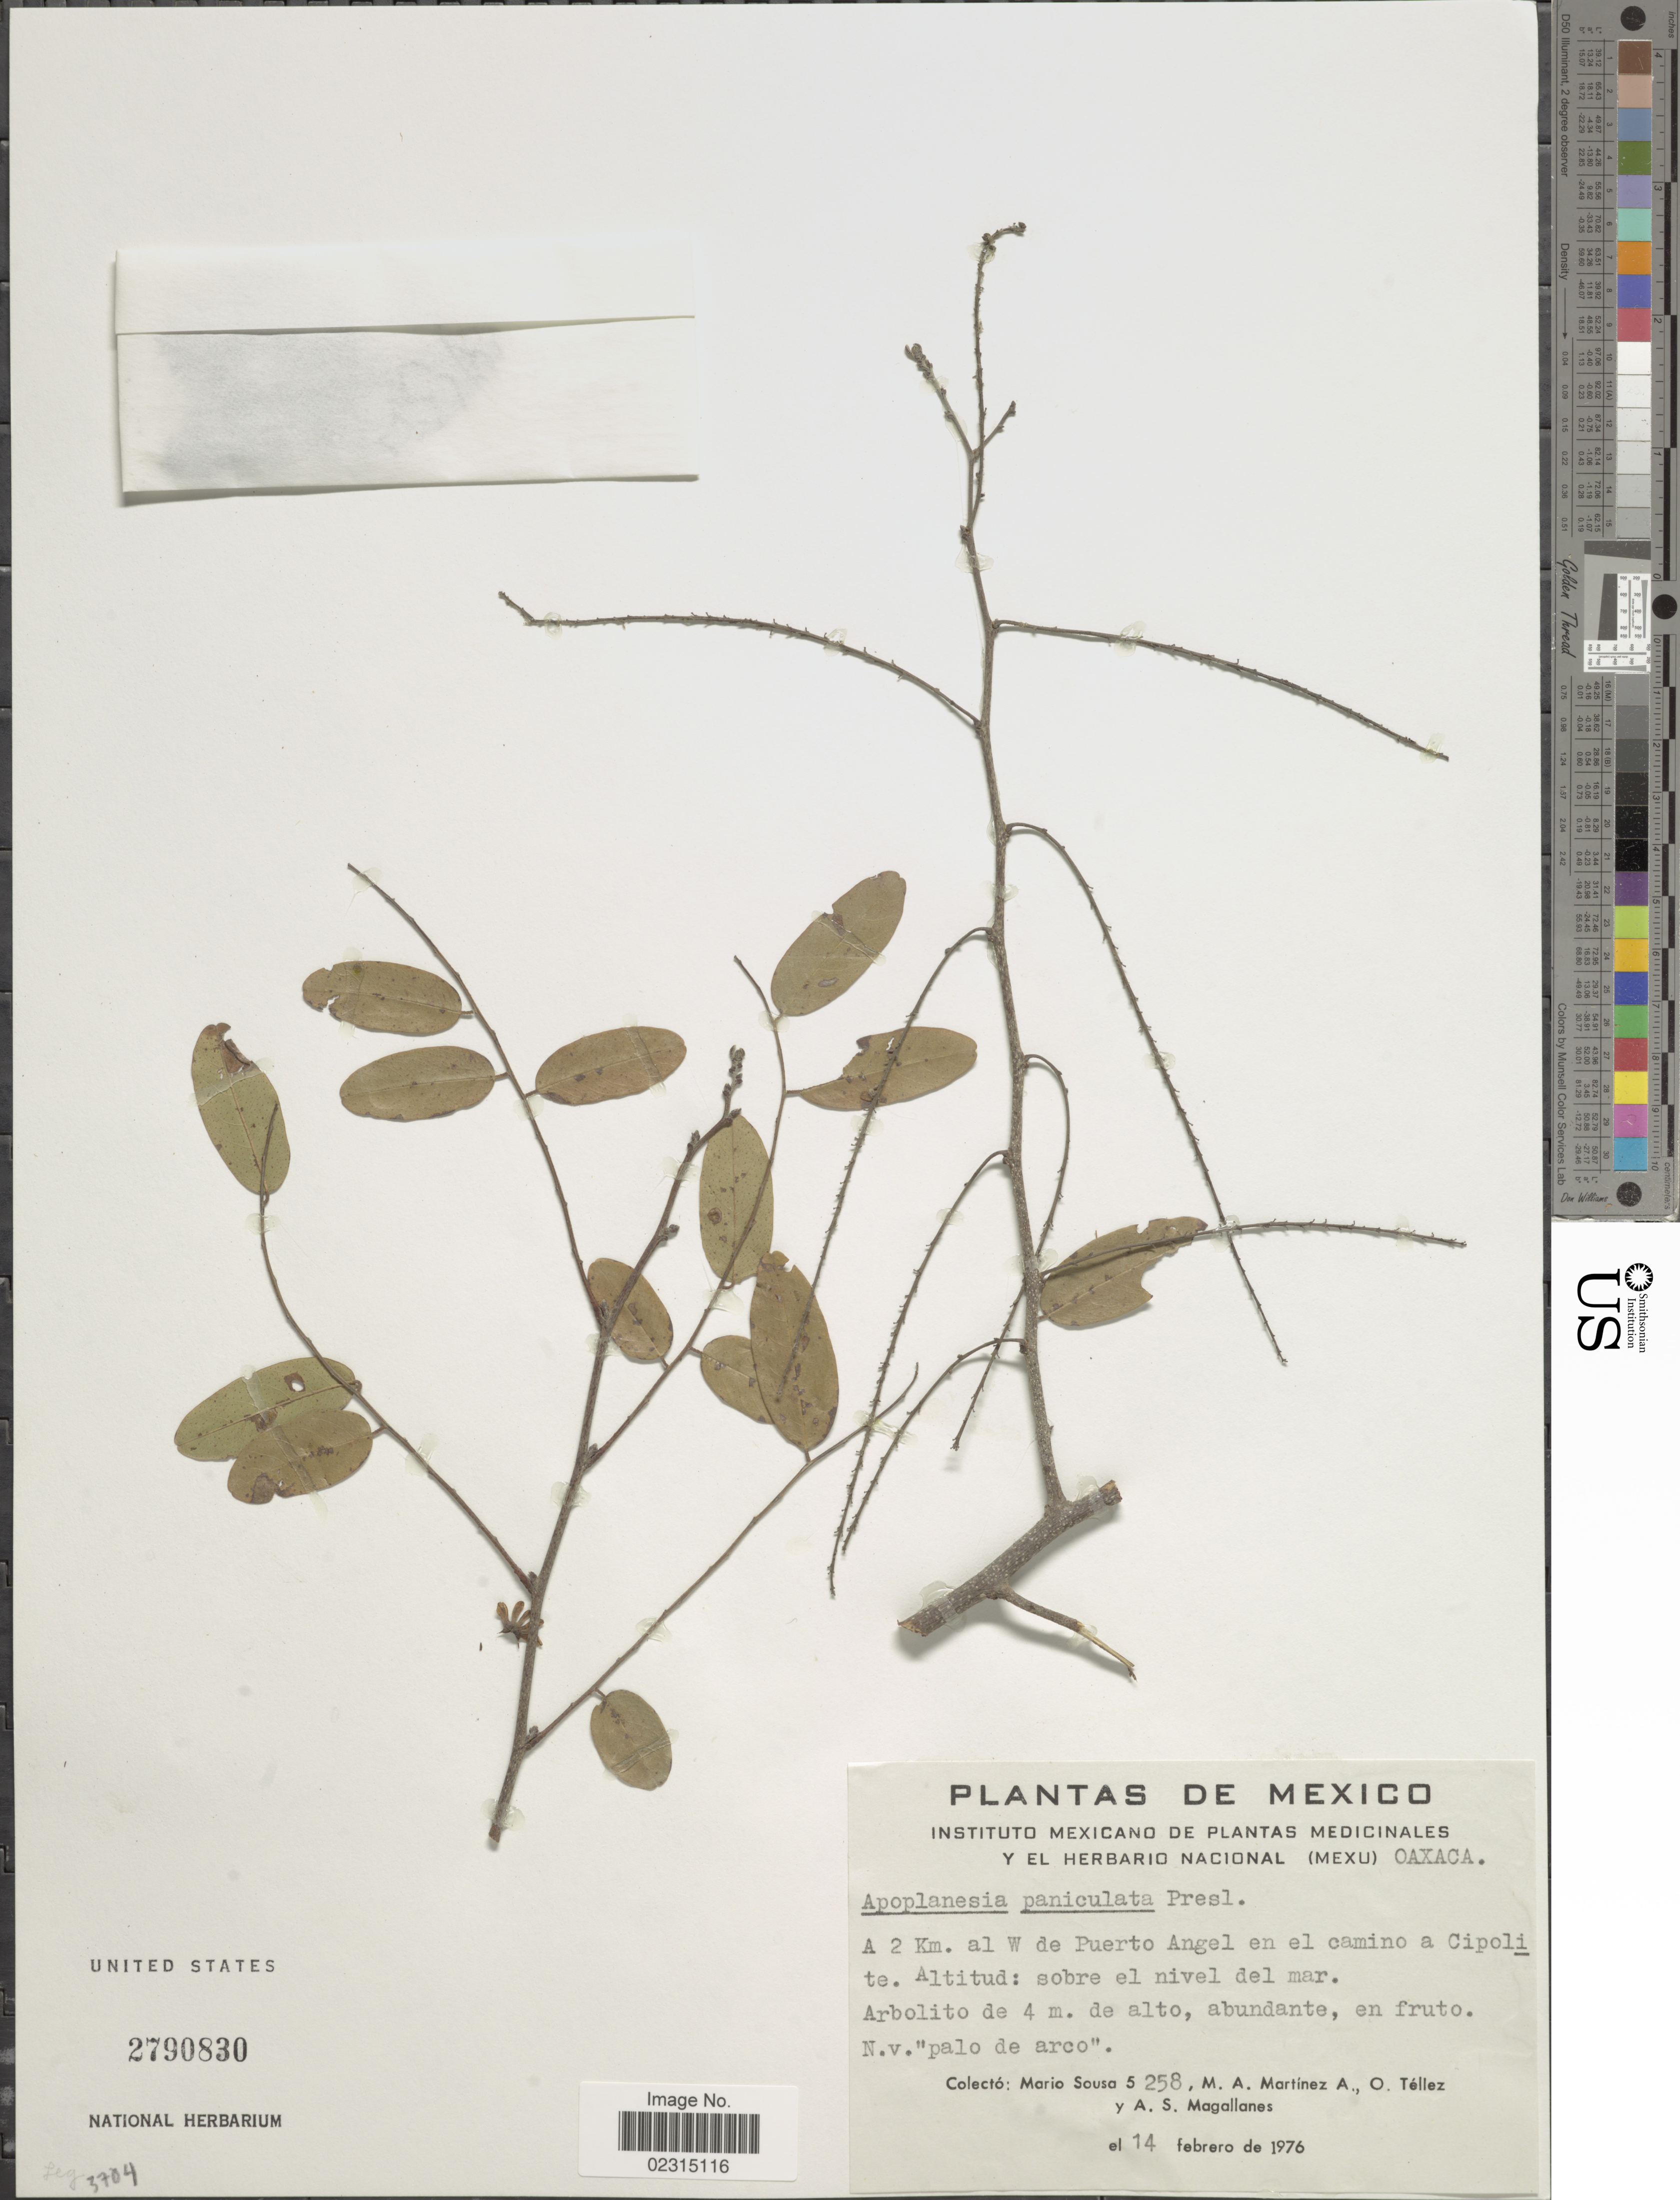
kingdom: Plantae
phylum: Tracheophyta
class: Magnoliopsida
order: Fabales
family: Fabaceae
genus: Apoplanesia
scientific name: Apoplanesia paniculata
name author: C. Presl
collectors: M. Sousa S., M. A. Martínez Alfaro, O. Tellez & A. Magallanes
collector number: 5258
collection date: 1976-02-14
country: Mexico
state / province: Oaxaca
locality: A 2 Km al W de Puerto Angel en el camino a Cipolite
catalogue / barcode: US 2790830